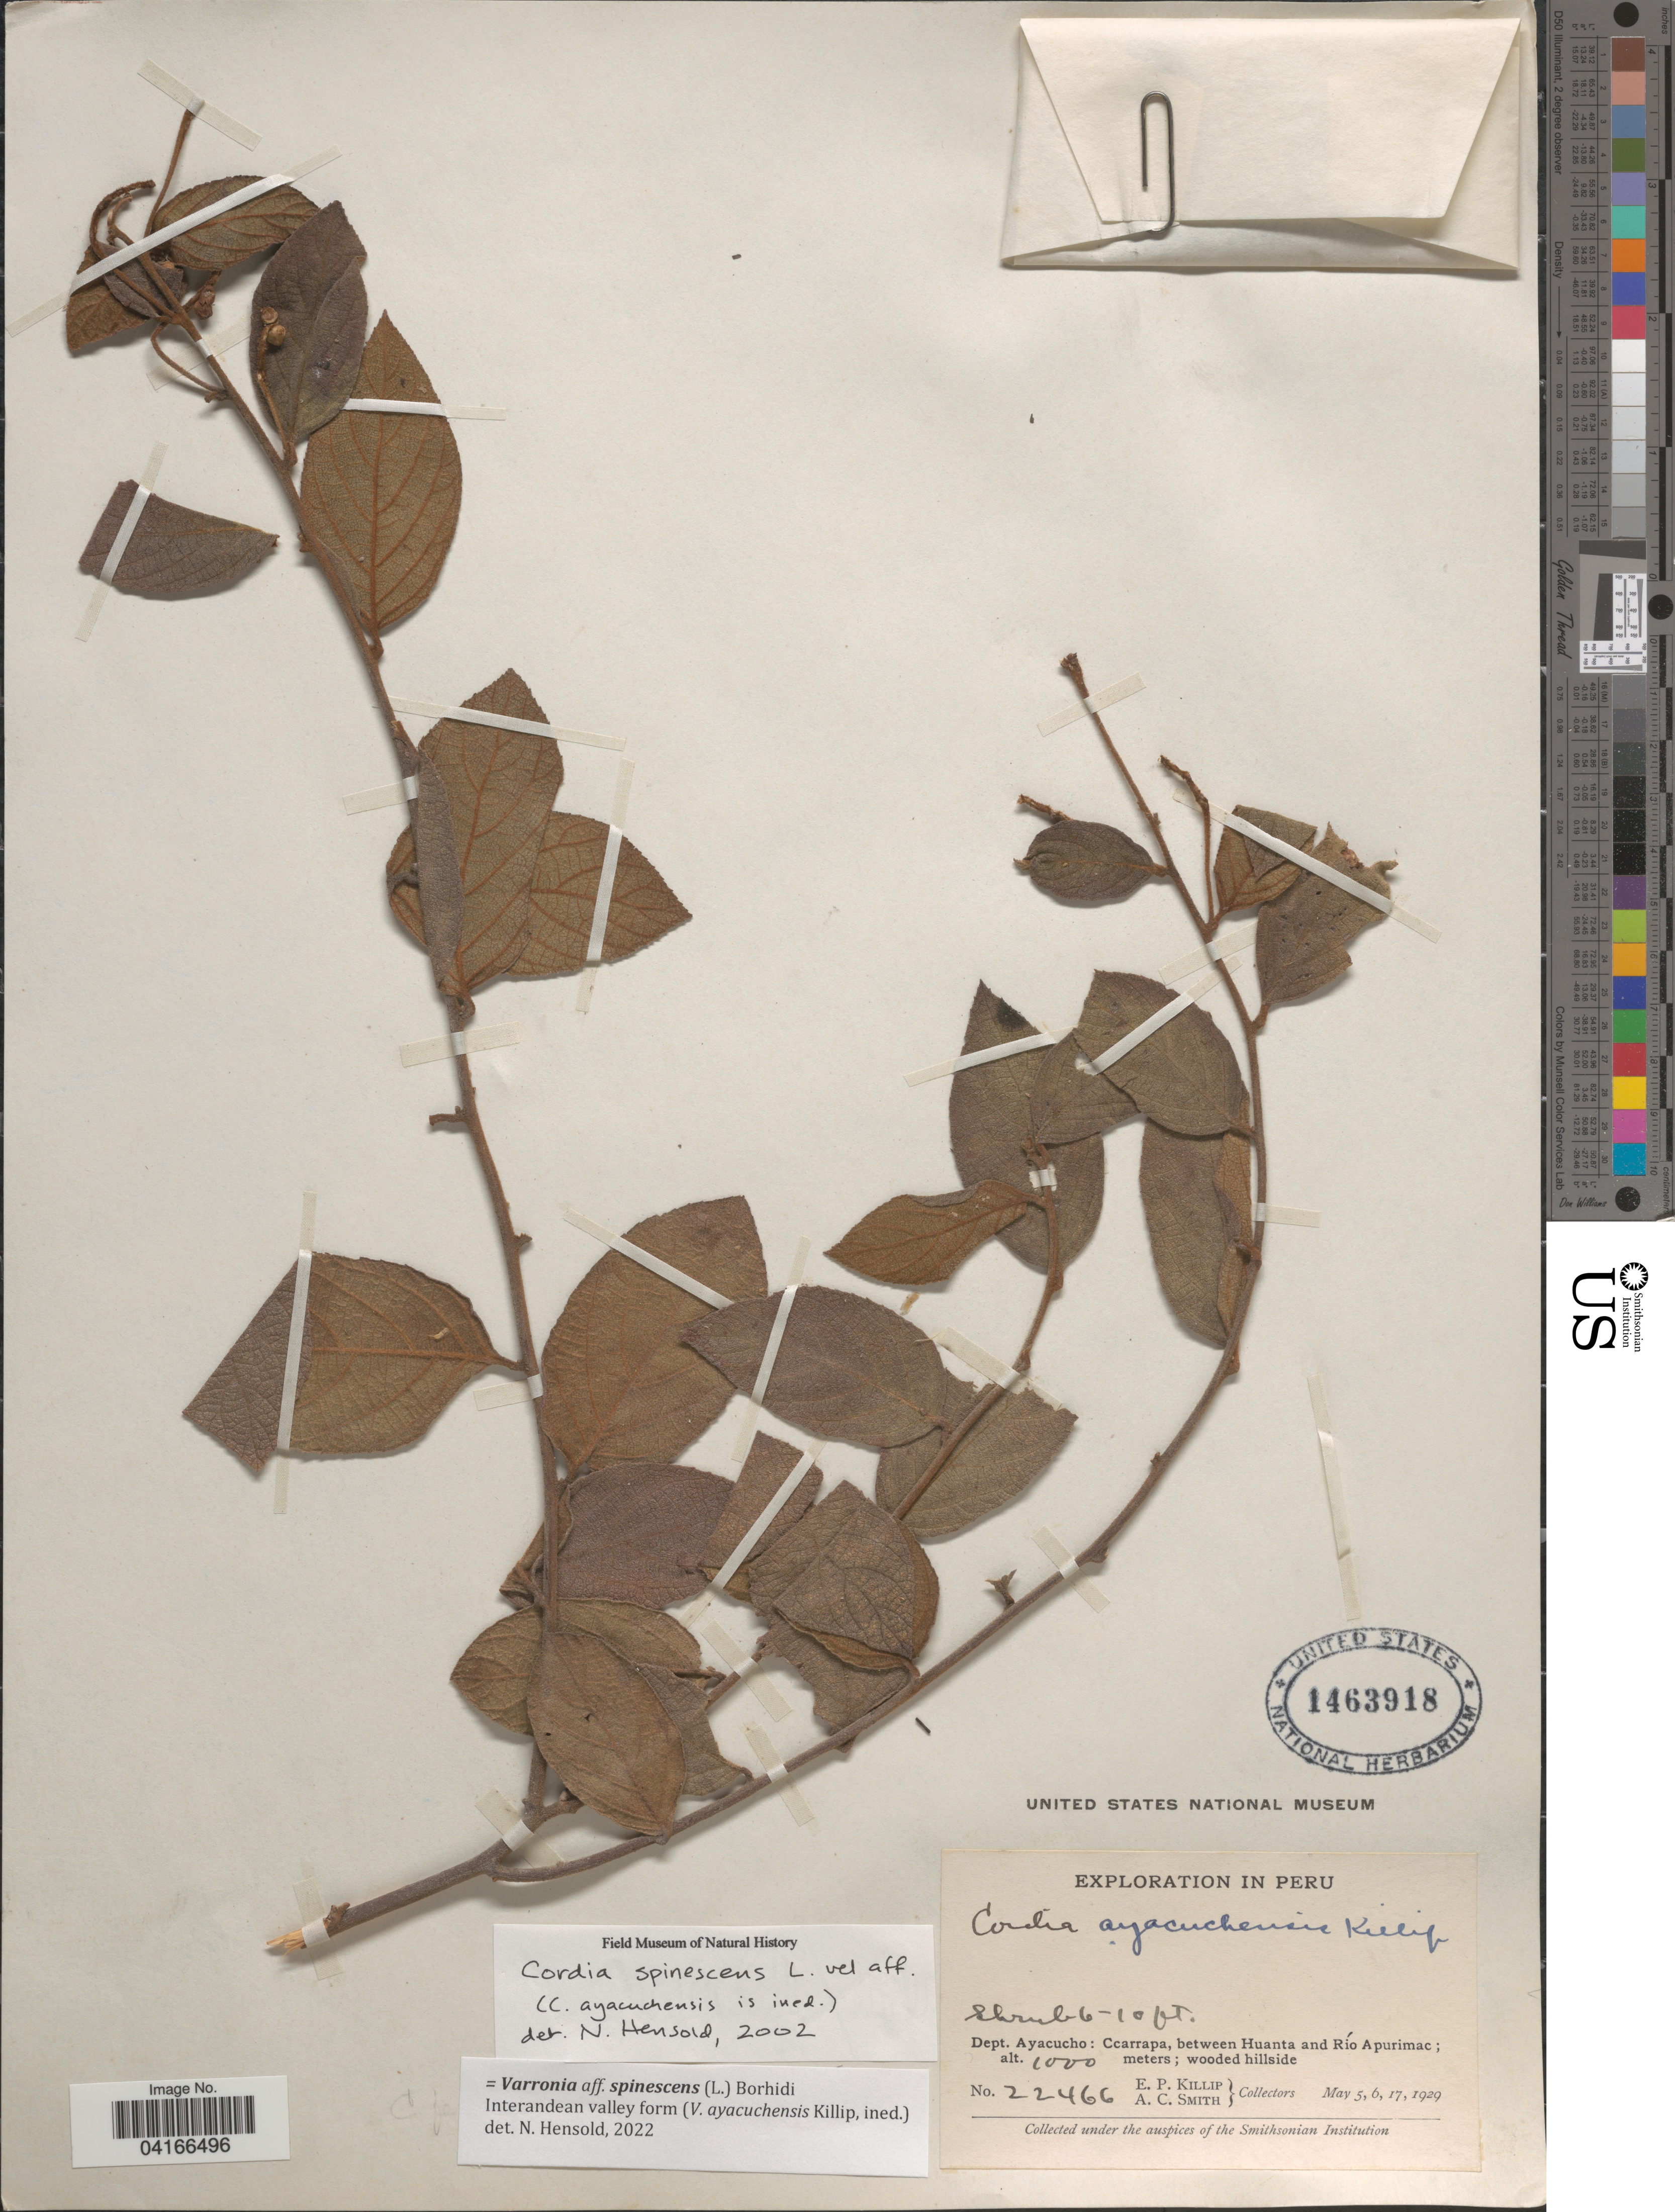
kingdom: Plantae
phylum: Tracheophyta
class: Magnoliopsida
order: Boraginales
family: Cordiaceae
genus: Varronia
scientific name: Varronia spinescens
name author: (L.) Borhidi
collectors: E. P. Killip & A. C. Smith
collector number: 22466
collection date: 1929-05-05/1929-05-17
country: Peru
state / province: Ayacucho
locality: Exploration in Peru. Dept. Ayacucho: Ccarrapa, between Huanta and Río Apurimac.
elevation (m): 1000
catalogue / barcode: US 1463918